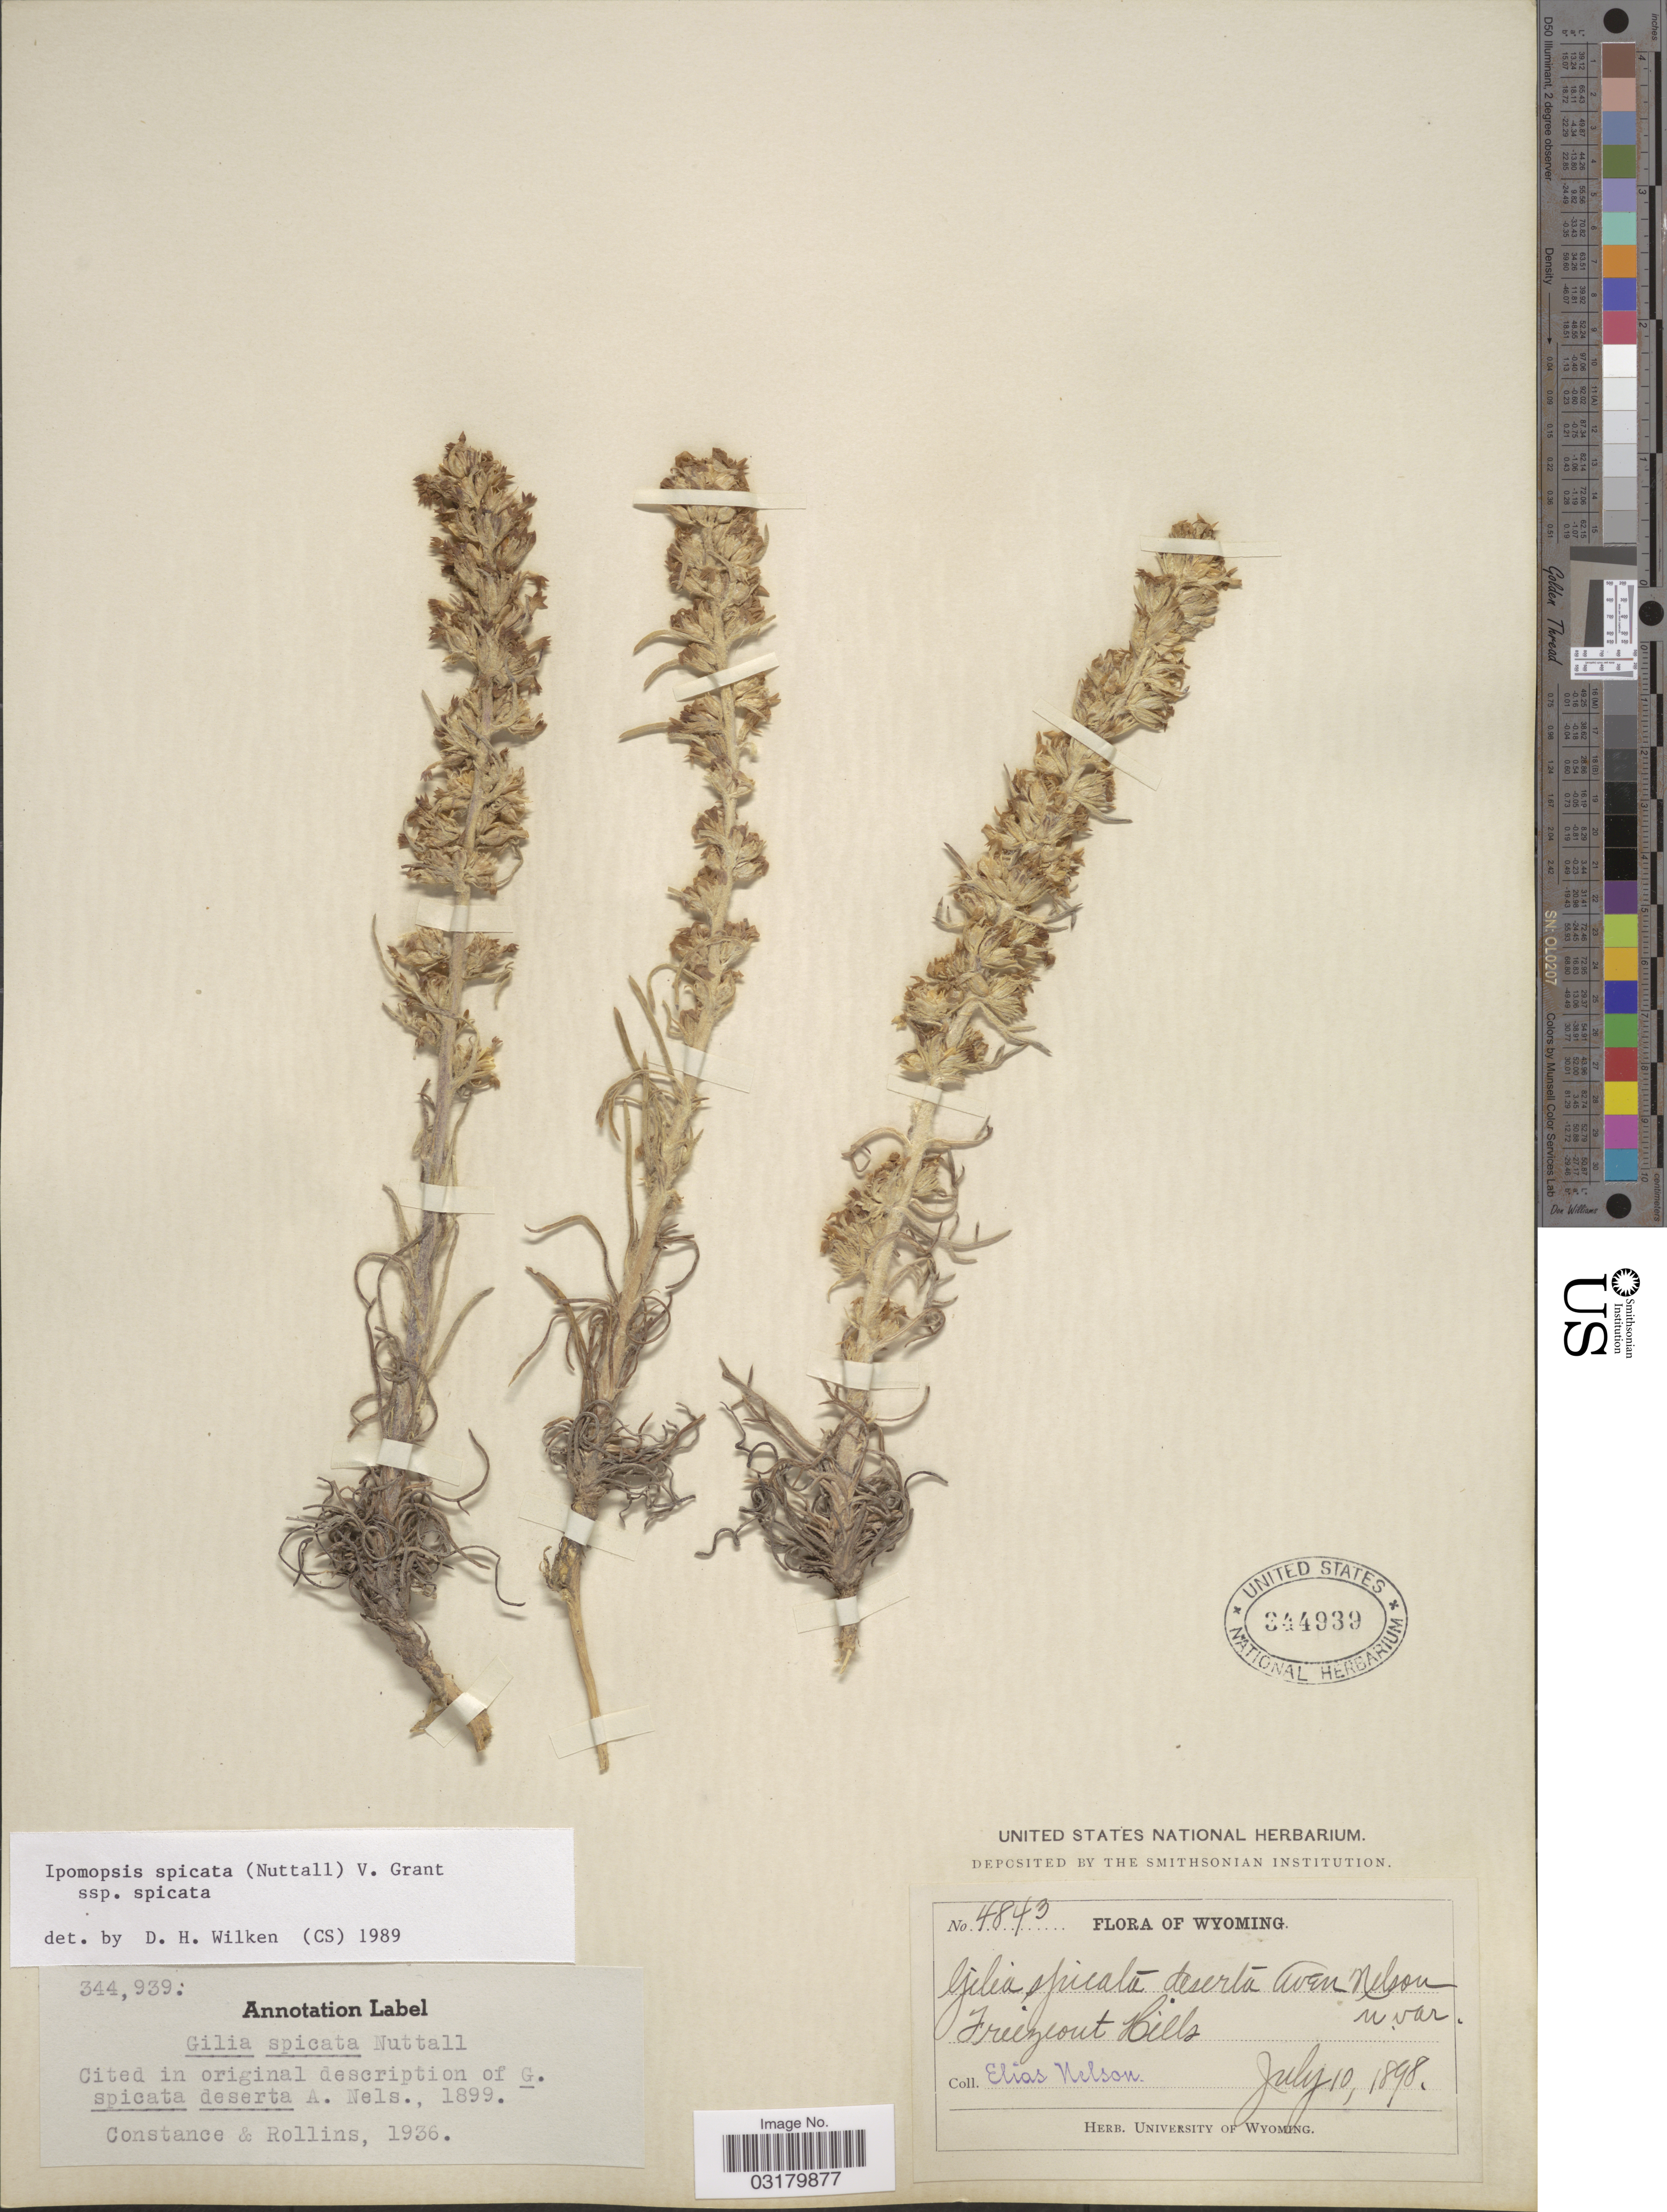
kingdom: Plantae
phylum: Tracheophyta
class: Magnoliopsida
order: Ericales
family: Polemoniaceae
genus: Ipomopsis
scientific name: Ipomopsis spicata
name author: (Nutt.) V.E. Grant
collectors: E. Nelson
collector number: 4843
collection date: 1898-07-10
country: United States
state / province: Wyoming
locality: Freezeout Hills.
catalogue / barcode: US 344939